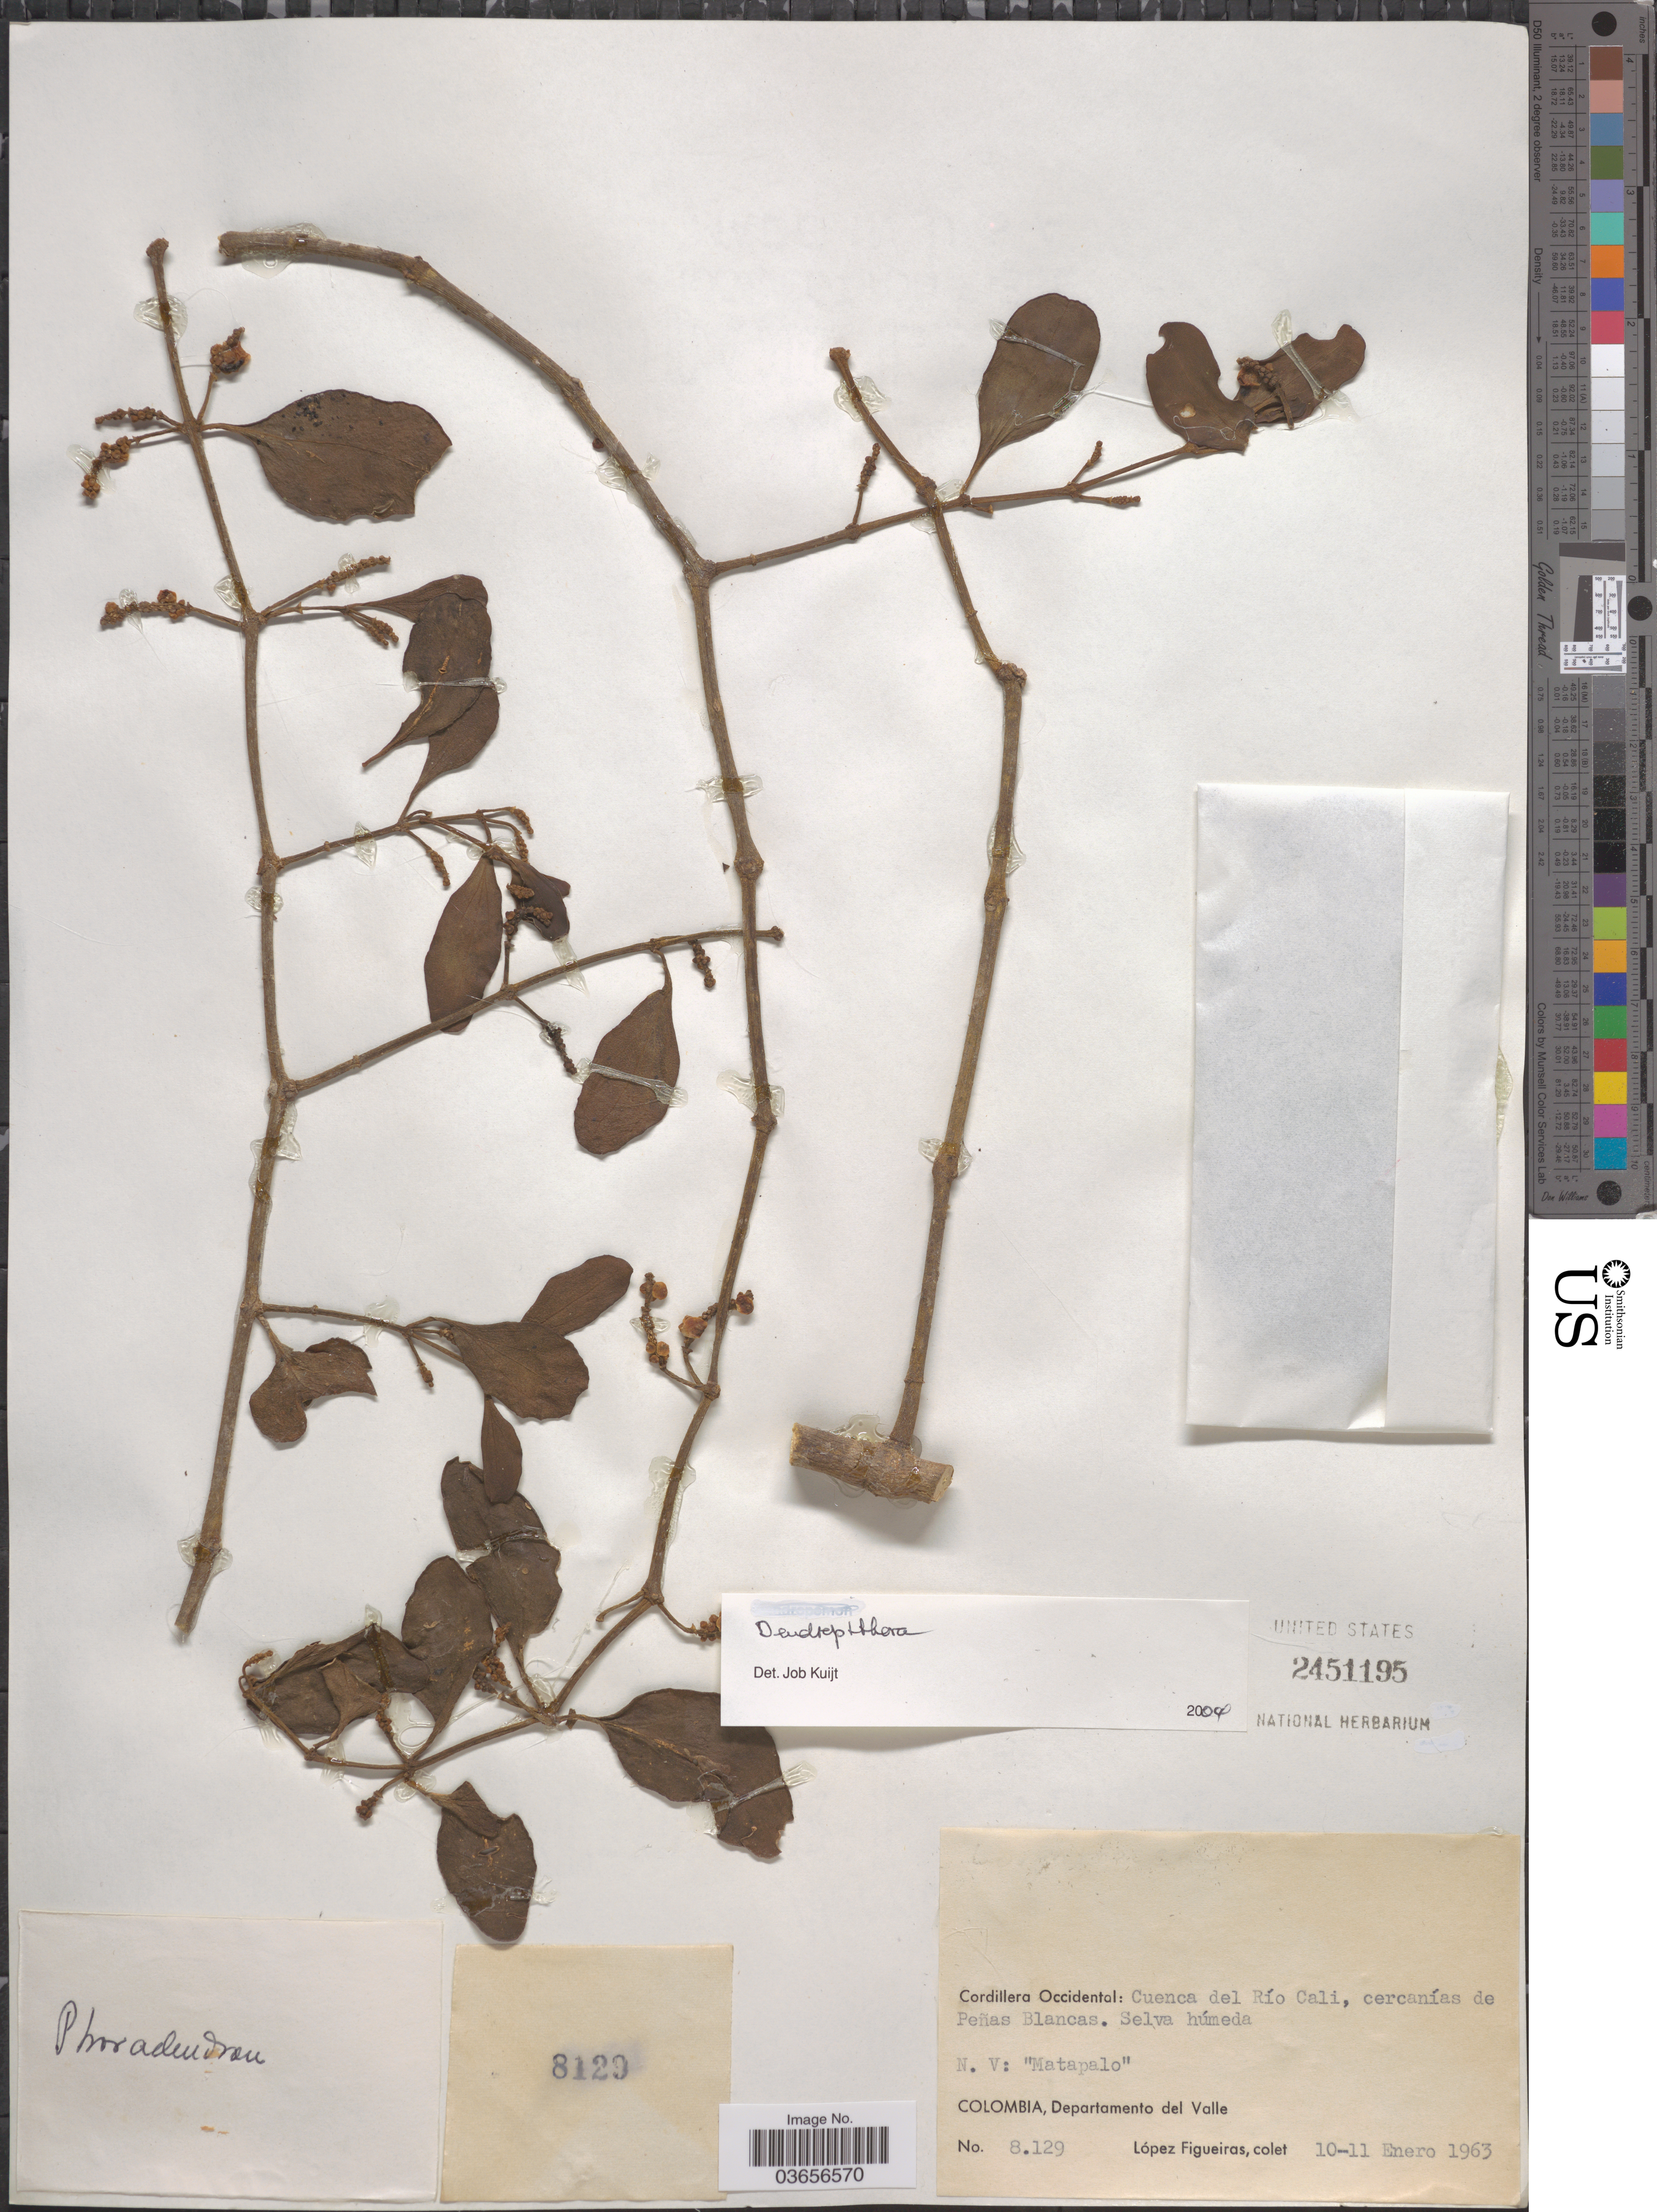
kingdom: Plantae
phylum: Tracheophyta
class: Magnoliopsida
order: Santalales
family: Viscaceae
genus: Dendrophthora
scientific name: Dendrophthora sp.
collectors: M. López Figueiras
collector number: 8129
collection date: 1963-01-10/1963-01-11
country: Colombia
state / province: Valle del Cauca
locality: Cordillera Occidental: Cuenca del Río Cali, cercanías de Peñas Blancas. Departamento del Valle.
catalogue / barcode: US 2451195